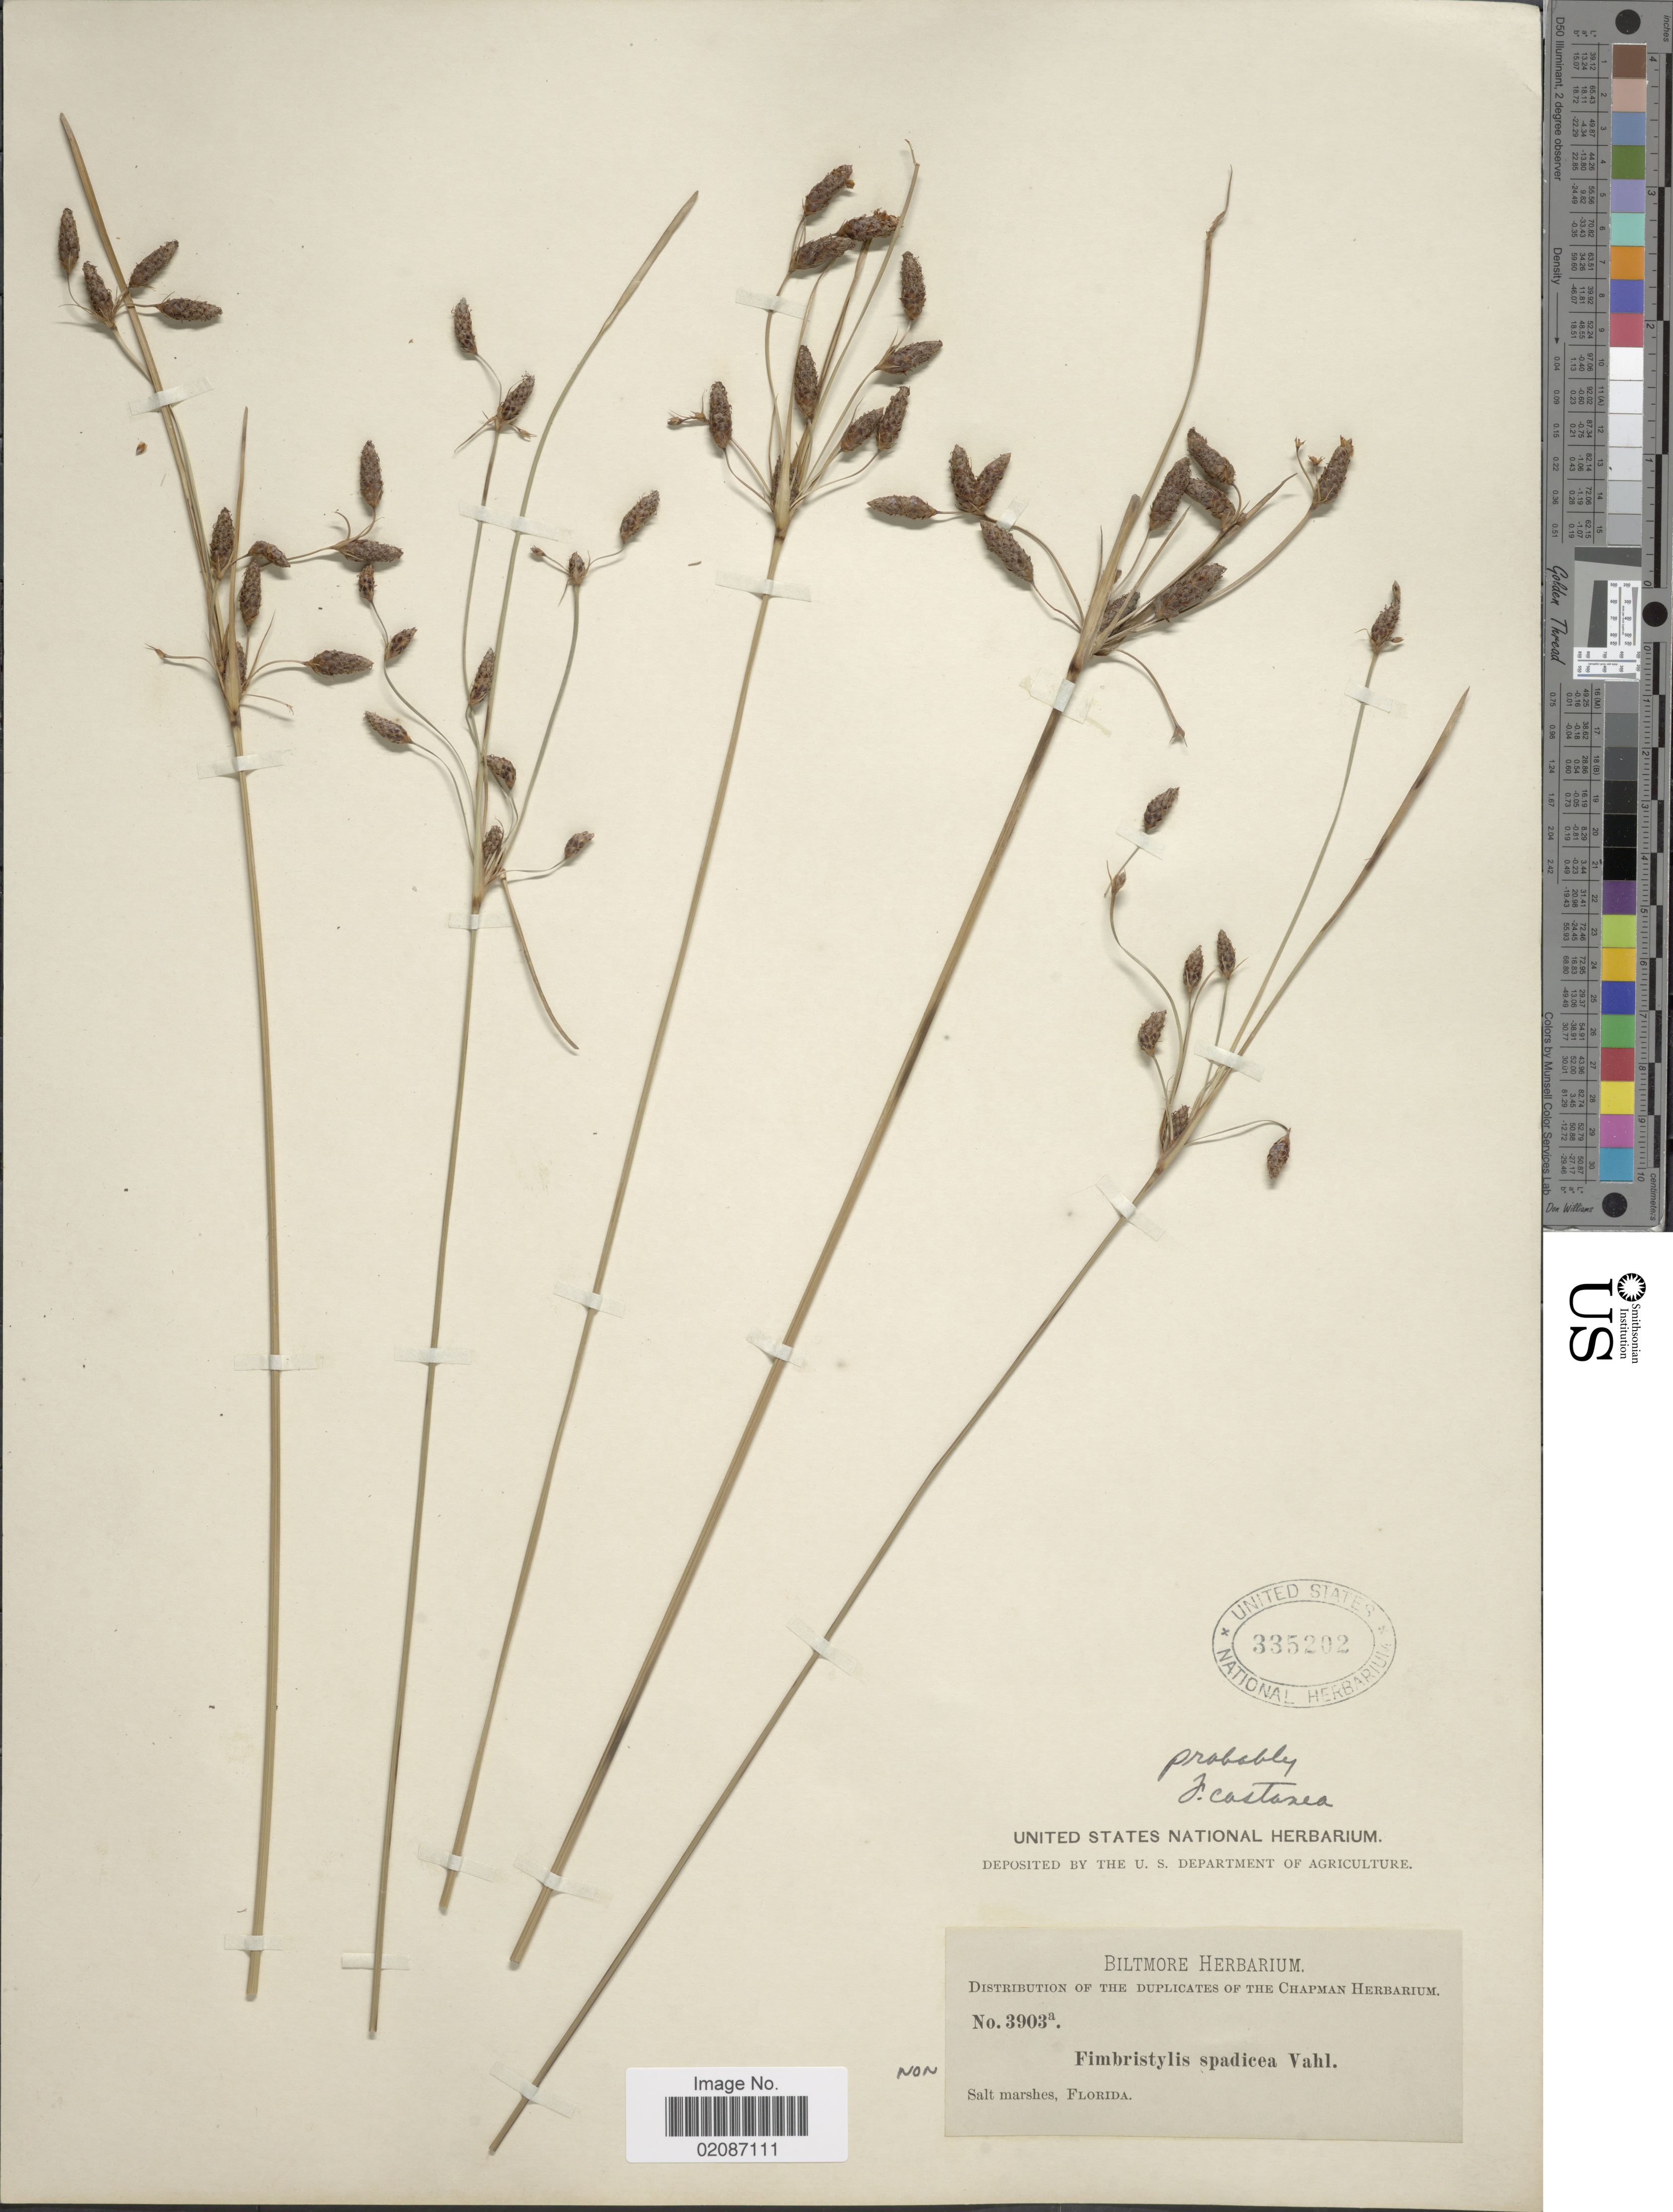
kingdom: Plantae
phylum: Tracheophyta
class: Liliopsida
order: Poales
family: Cyperaceae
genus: Fimbristylis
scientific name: Fimbristylis castanea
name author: (Michx.) Vahl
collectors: ex herb. Biltmore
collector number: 3903a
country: United States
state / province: Florida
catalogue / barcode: US 335202